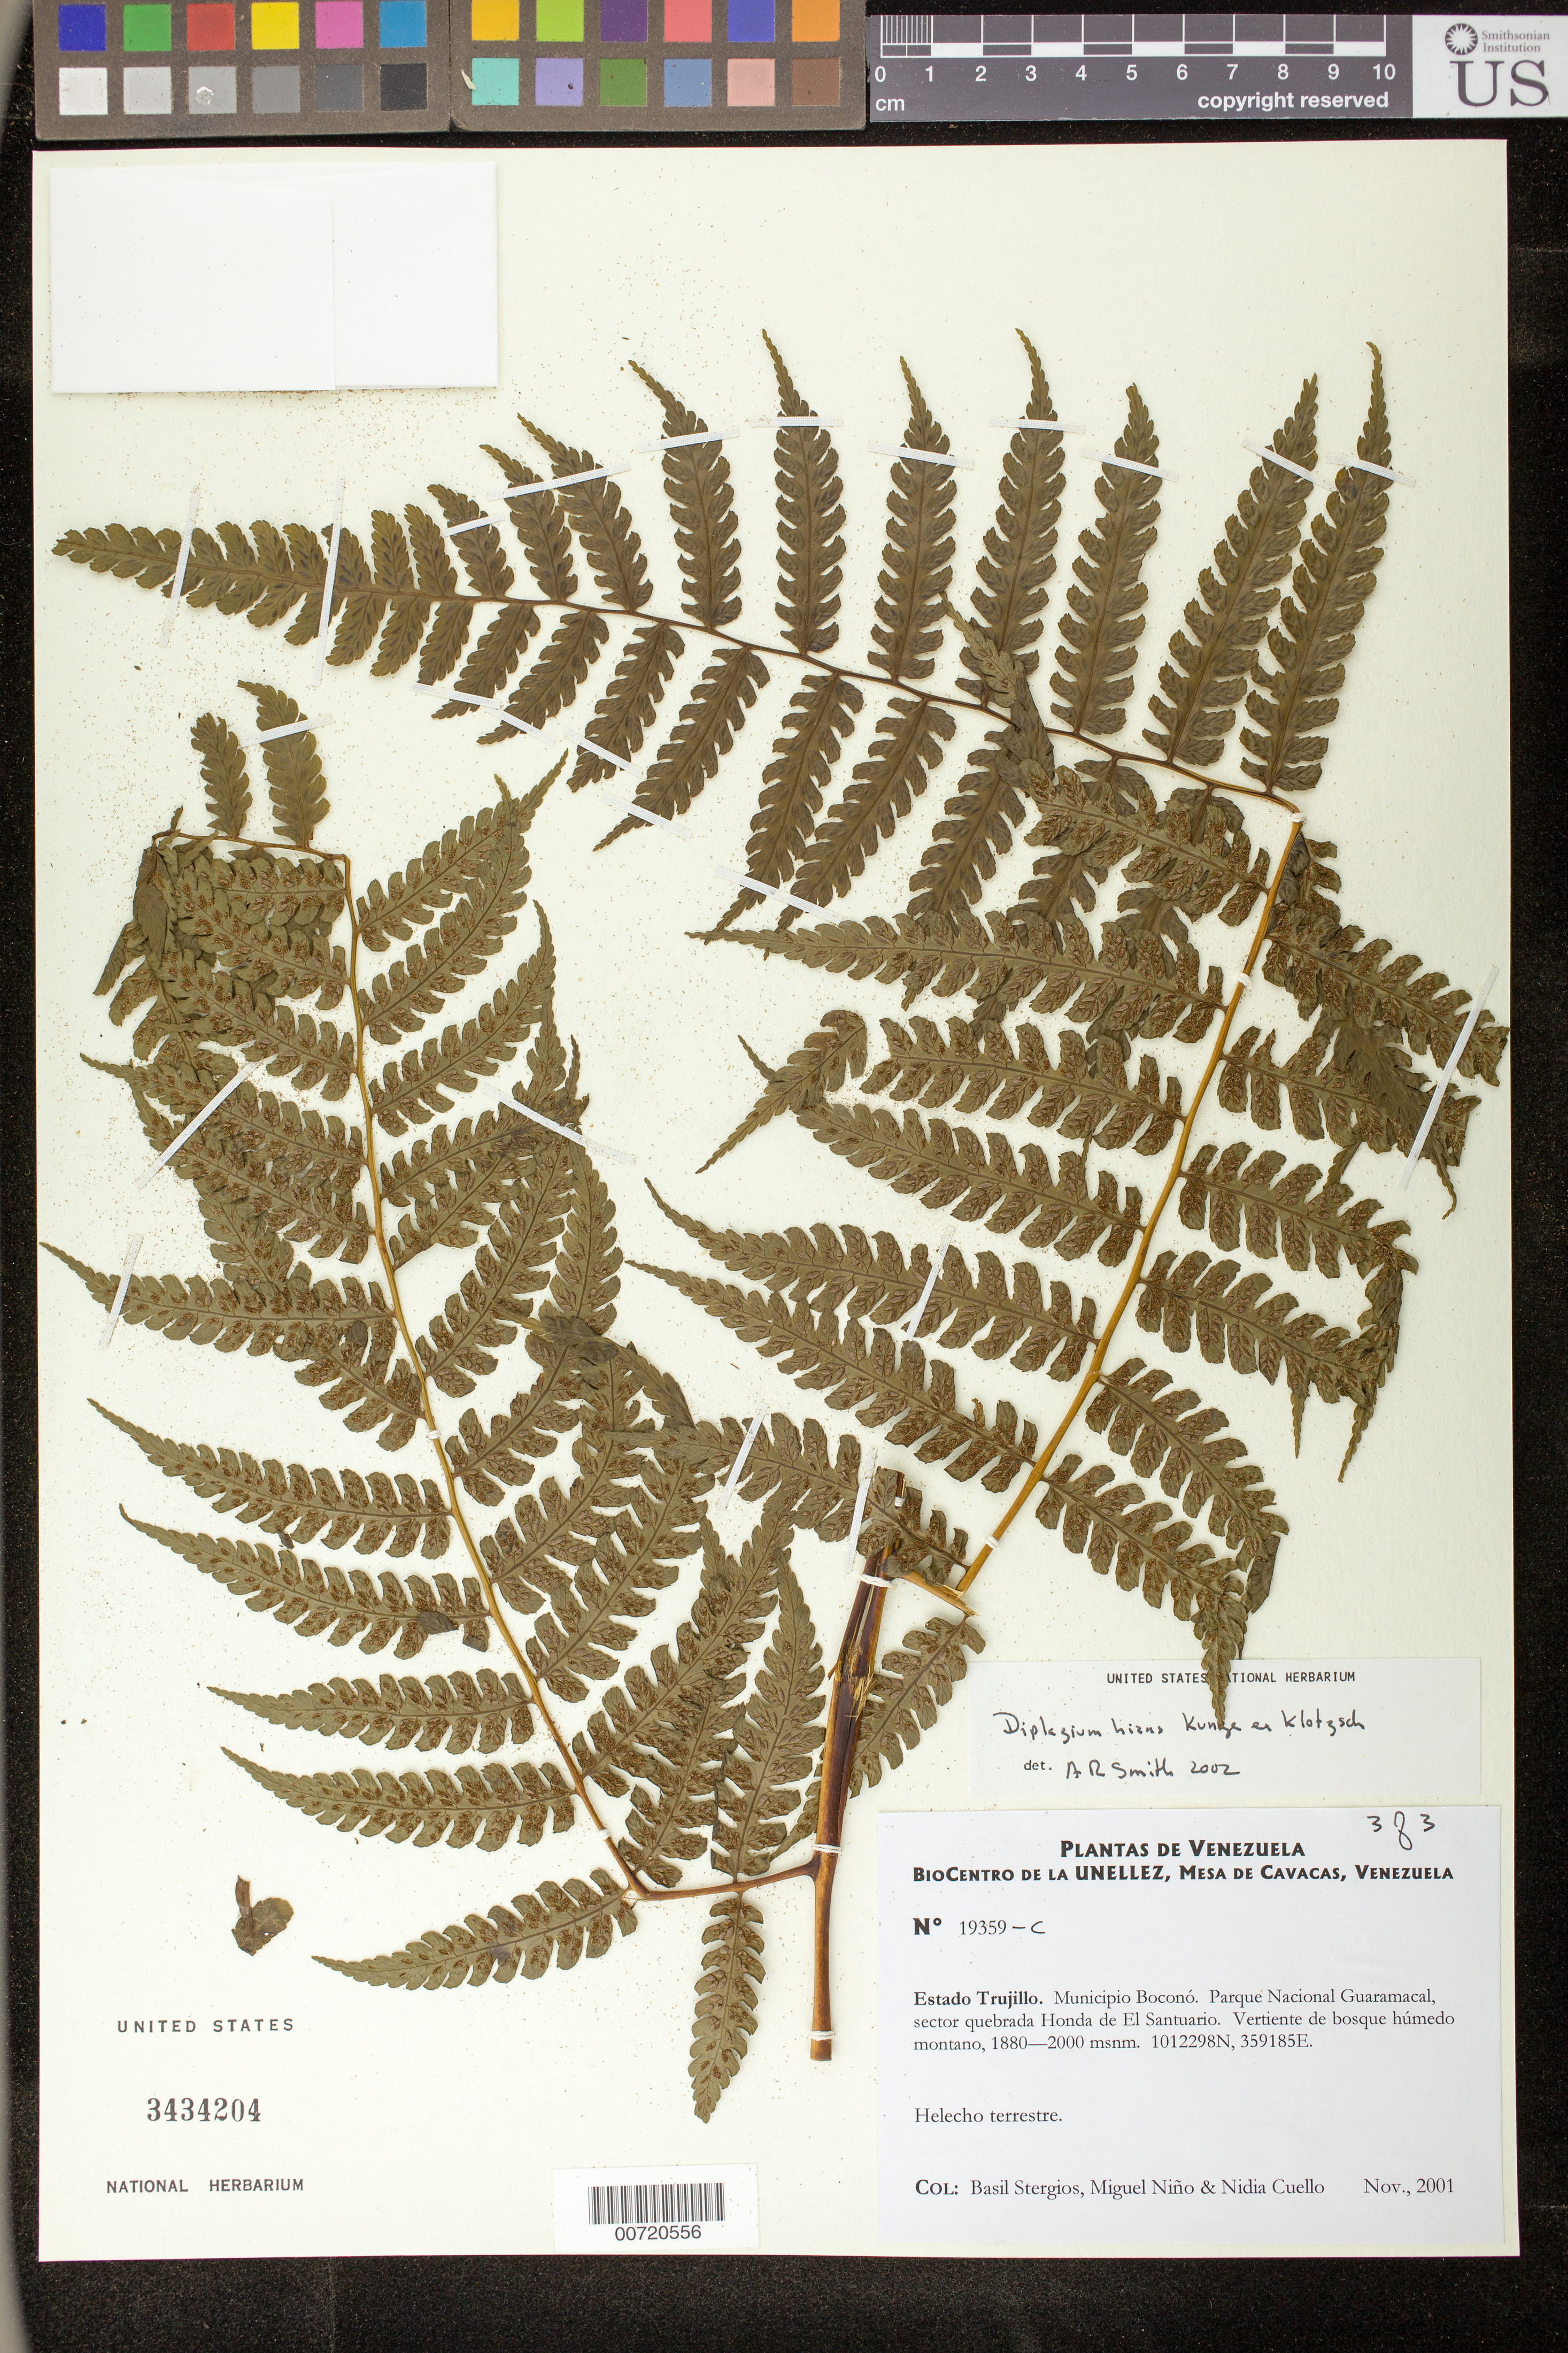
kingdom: Plantae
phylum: Tracheophyta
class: Polypodiopsida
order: Polypodiales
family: Athyriaceae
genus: Diplazium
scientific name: Diplazium hians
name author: Kunze ex Klotzsch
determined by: Smith, Alan R., (UC)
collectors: B. G. Stergios, S. M. Niño & N. L. Cuello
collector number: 19359C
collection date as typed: Nov 2001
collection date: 2001-11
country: Venezuela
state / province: Trujillo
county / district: Boconó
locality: Parque Nacional Guaramacal. Sector quebrada Honda de El Santuario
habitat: Vertiente de bosque húmedo montano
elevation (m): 1880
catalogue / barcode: US 3434204